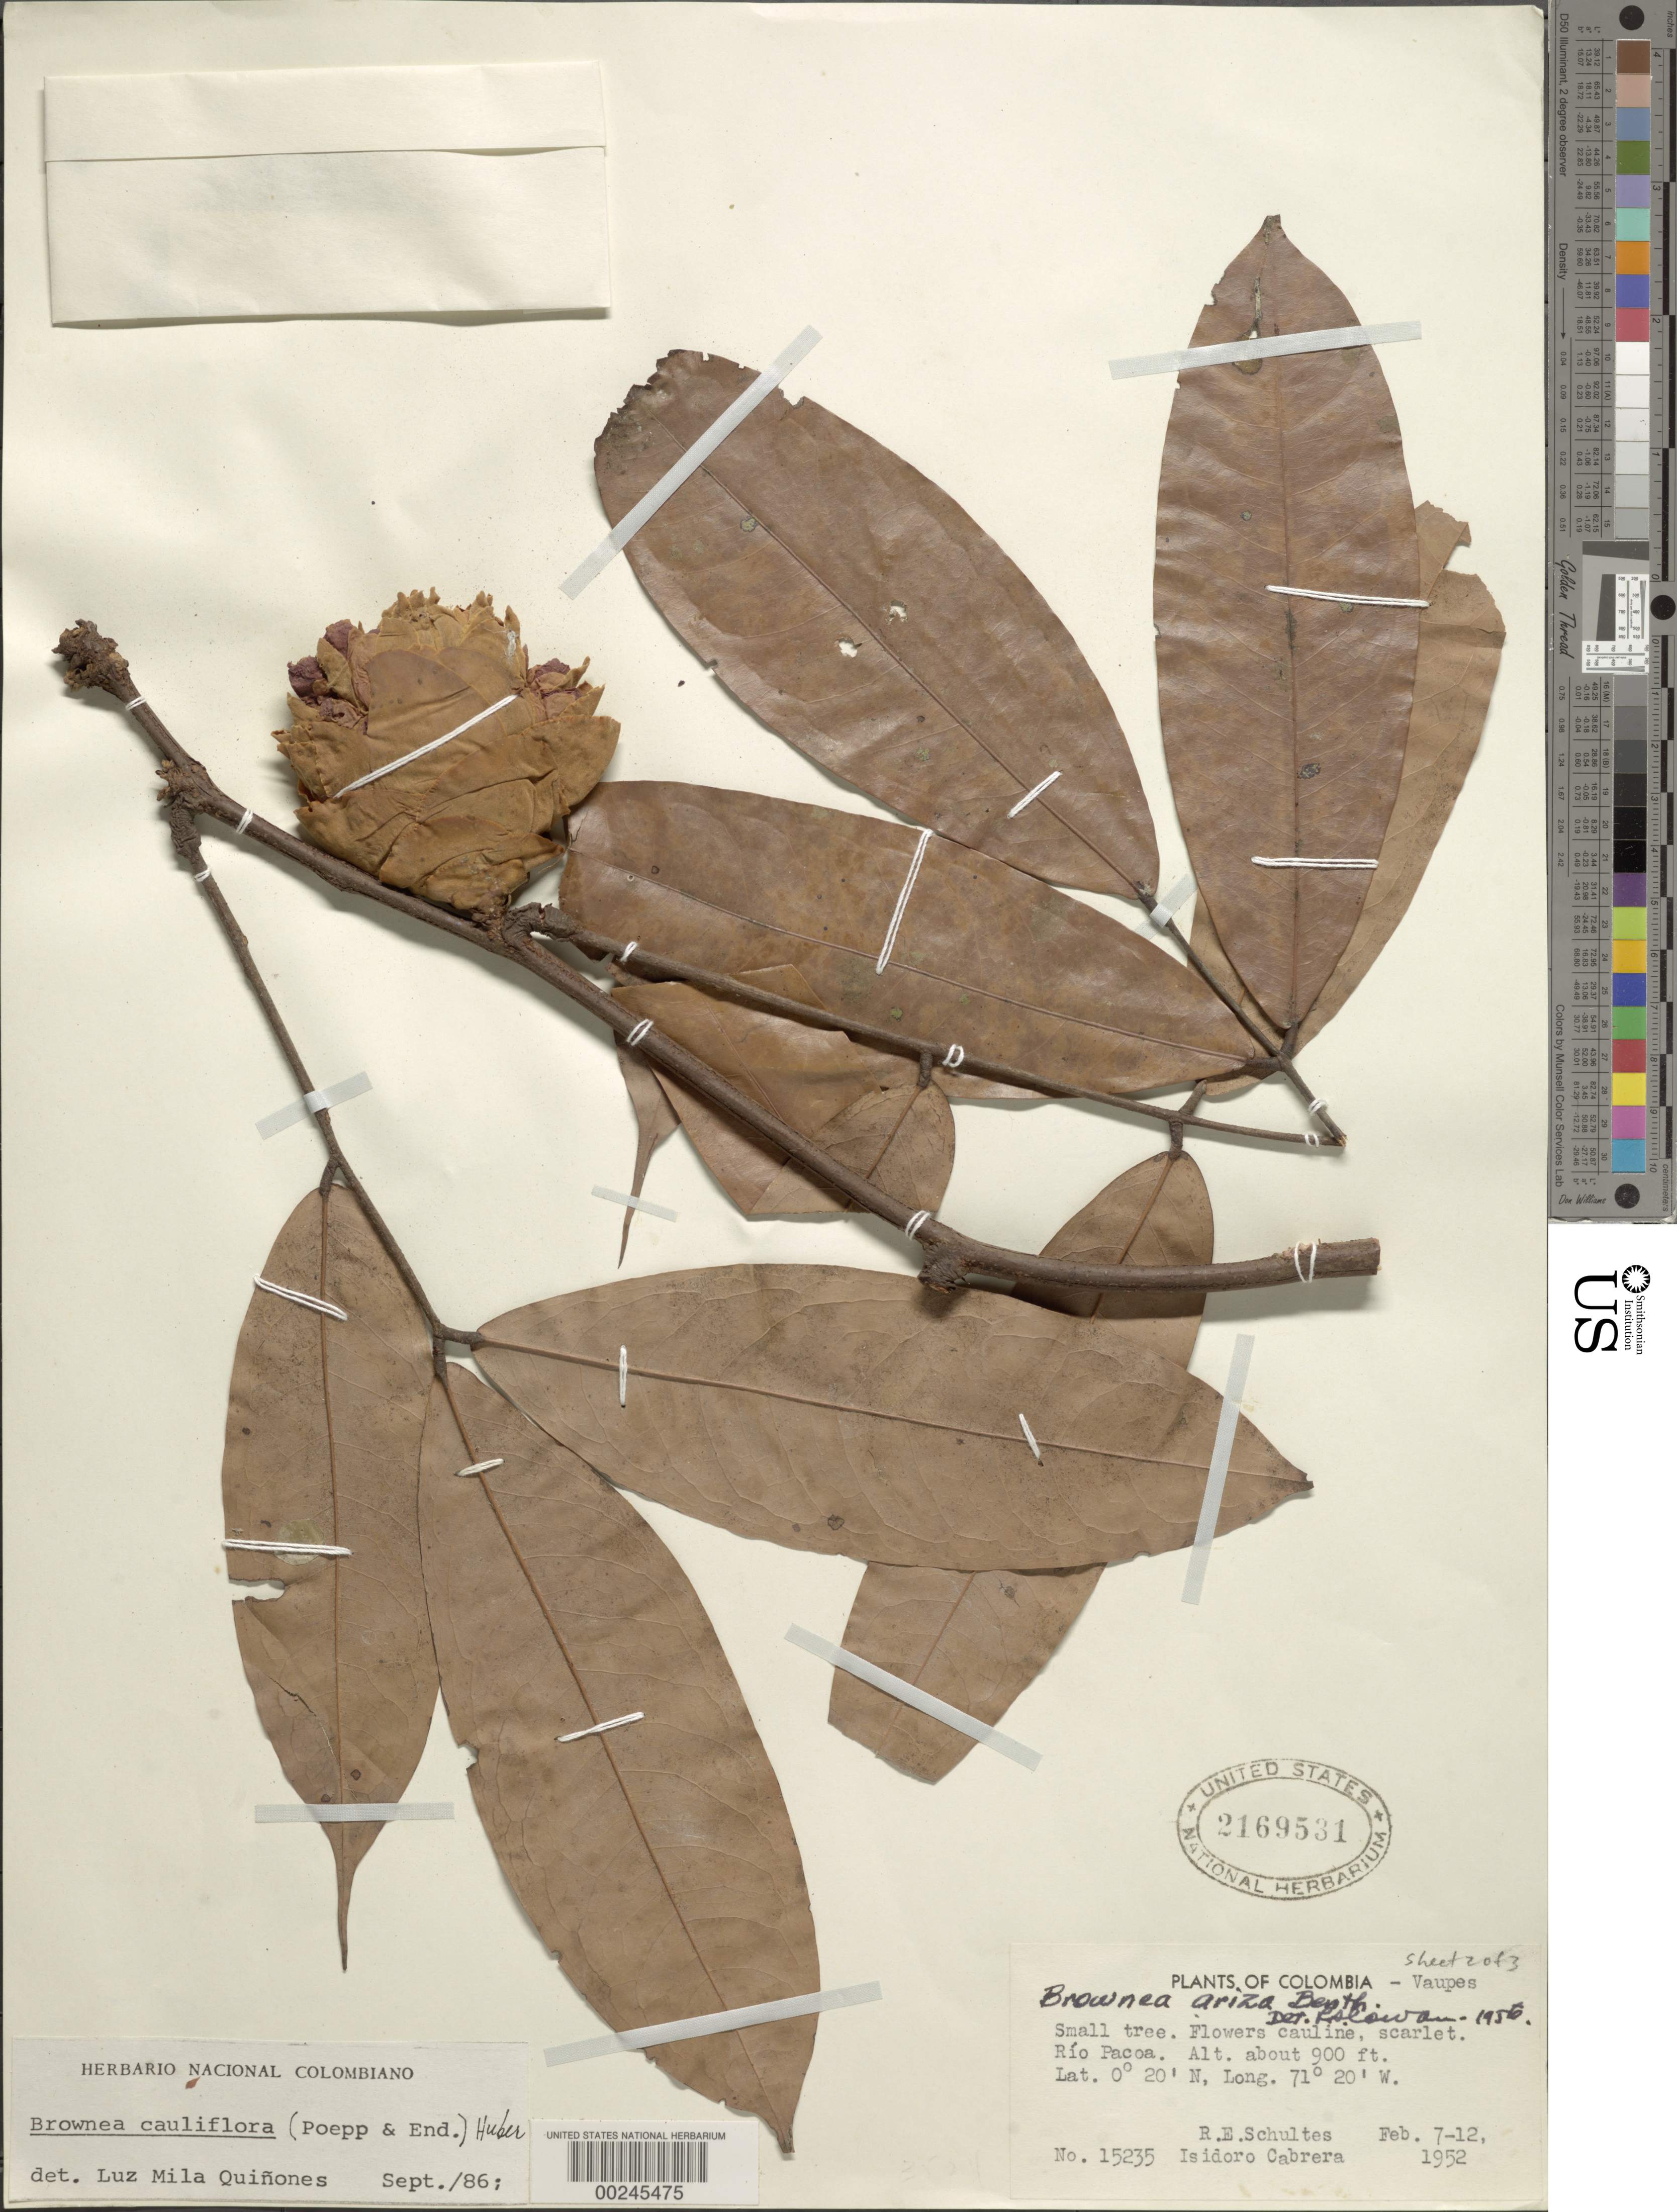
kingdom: Plantae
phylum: Tracheophyta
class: Magnoliopsida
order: Fabales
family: Fabaceae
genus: Brownea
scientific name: Brownea cauliflora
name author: Poepp.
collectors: R. E. Schultes & I. Cabrera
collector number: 15235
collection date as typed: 07 Feb 1952 to 12 Feb 1952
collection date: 1952-02-07/1952-02-12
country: Colombia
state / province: Vaupés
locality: Rio Pacoa (tributary Rio Apaporis)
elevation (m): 274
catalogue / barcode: US 2169531